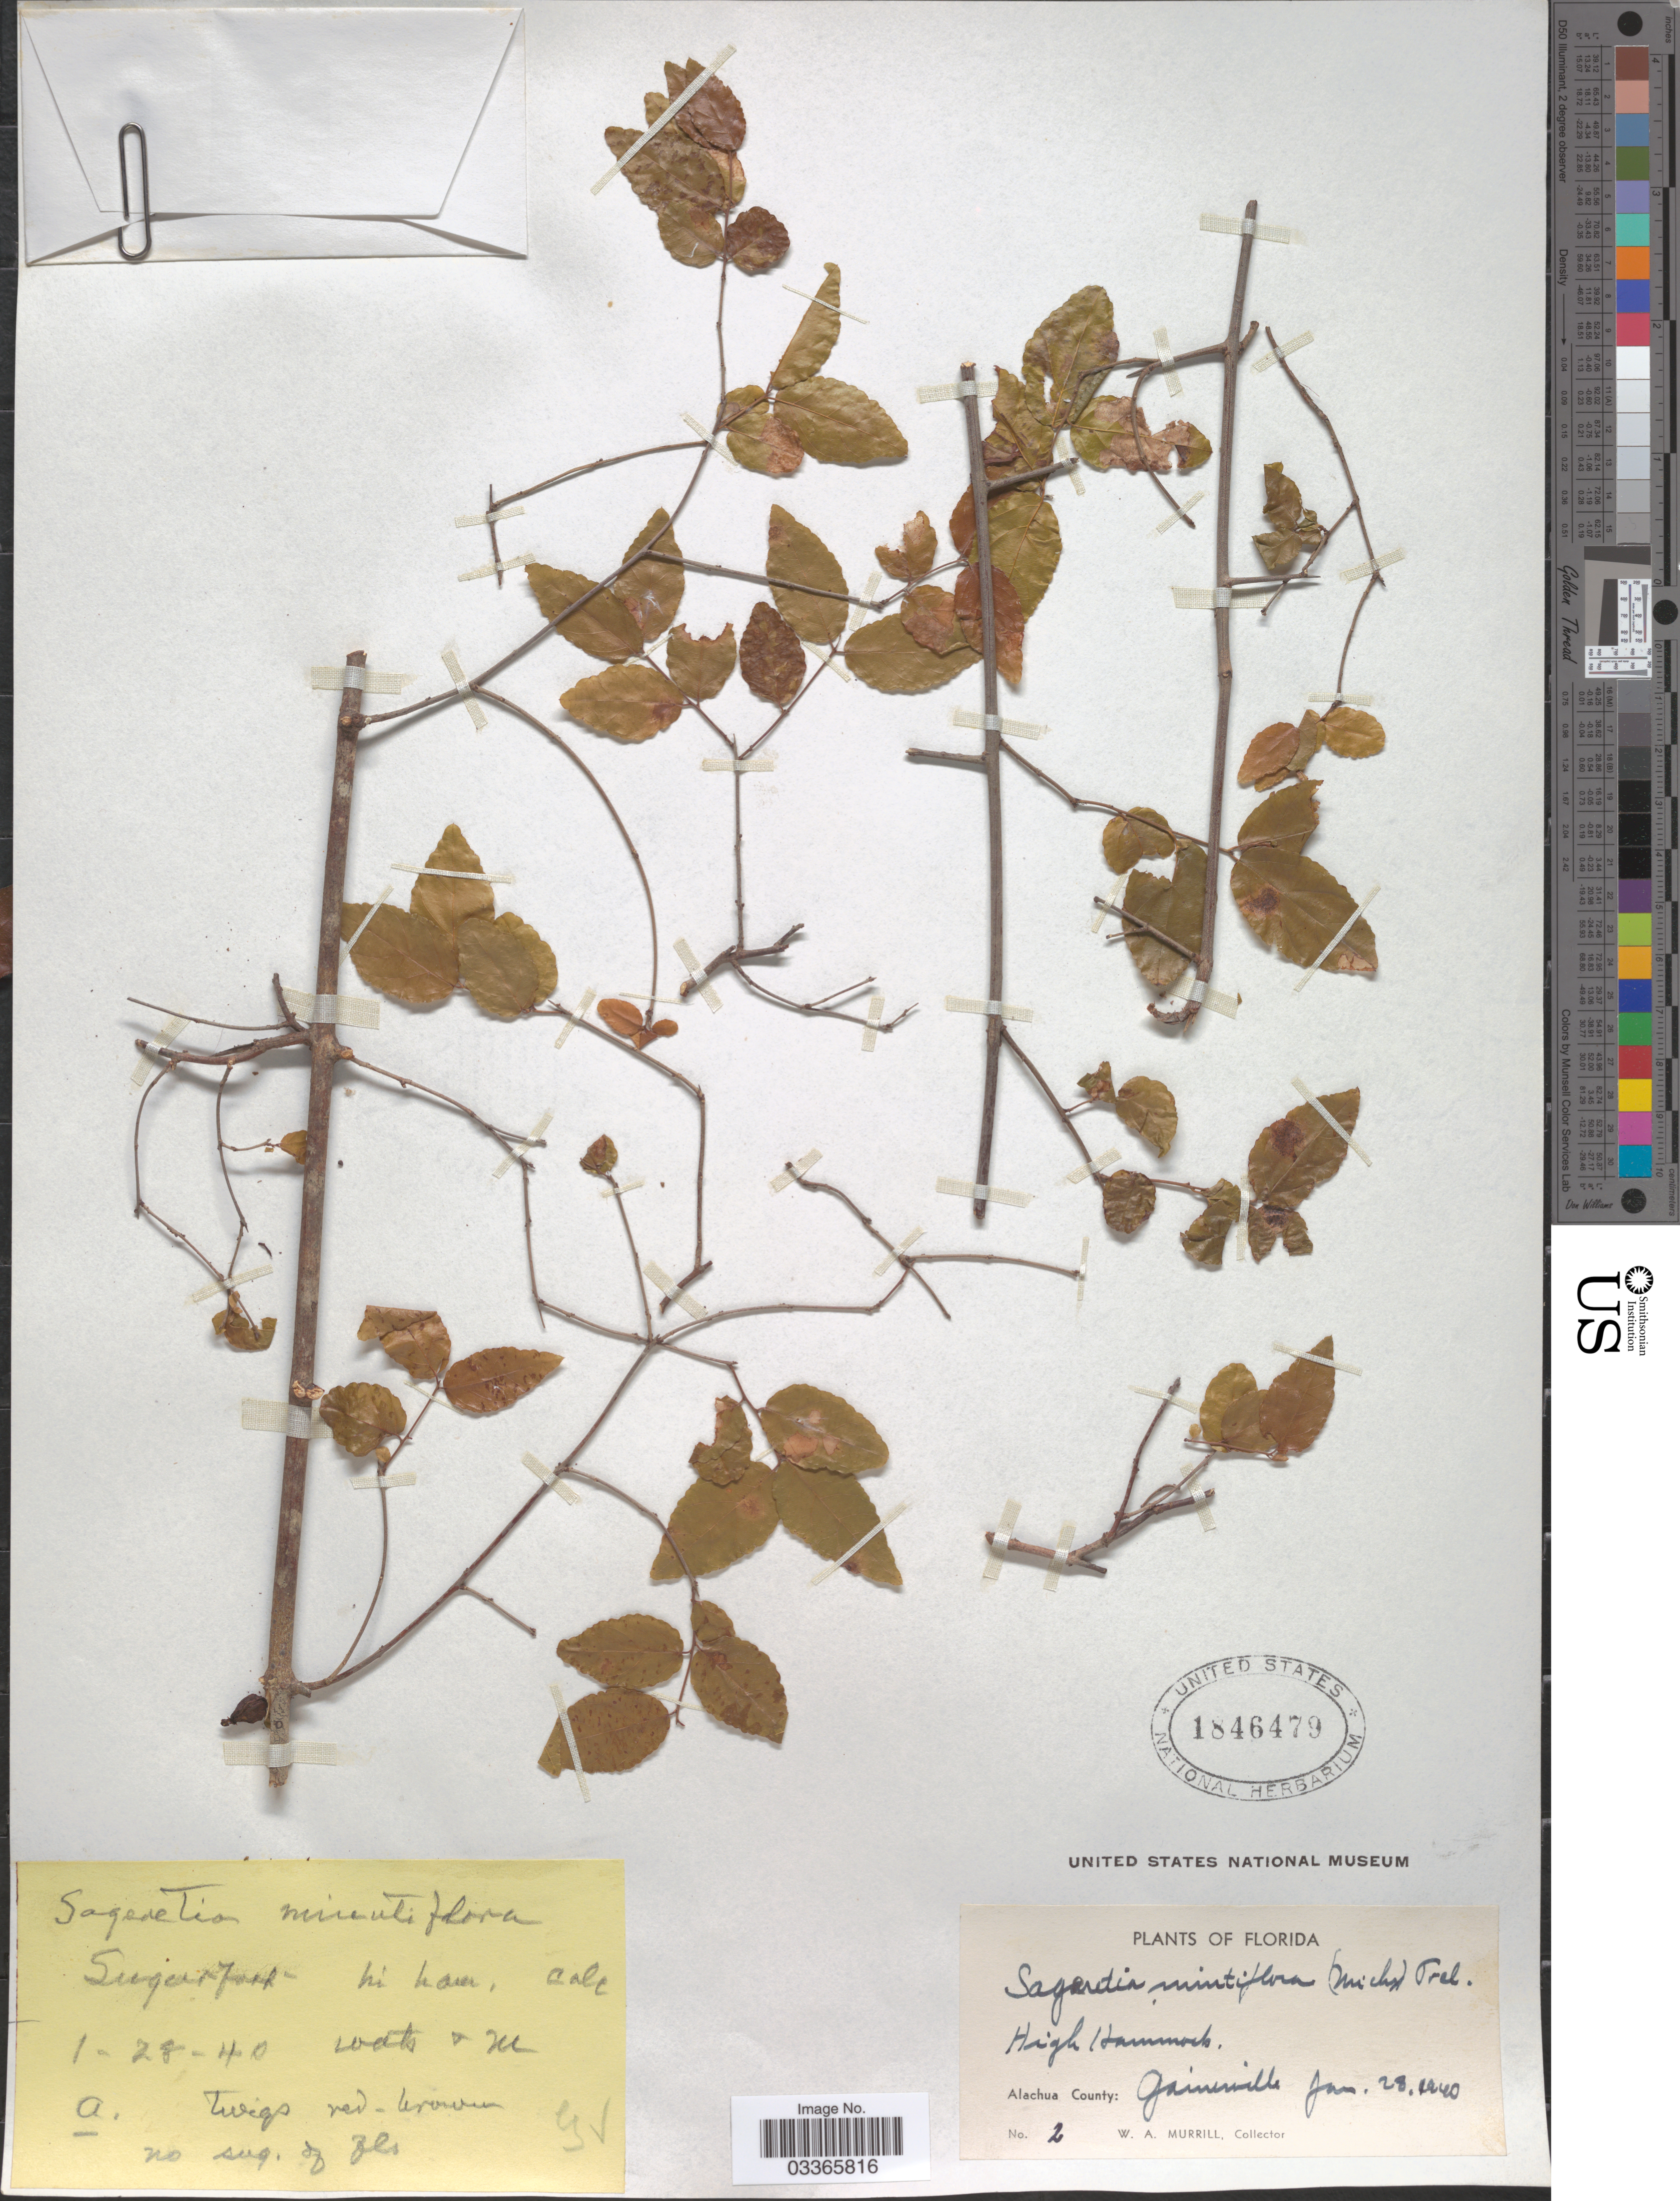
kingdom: Plantae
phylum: Tracheophyta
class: Magnoliopsida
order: Rosales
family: Rhamnaceae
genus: Sageretia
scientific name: Sageretia minutiflora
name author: (Michx.) Trel.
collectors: W. A. Murrill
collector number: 2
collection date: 1940-01-28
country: United States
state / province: Florida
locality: High Hammock. Alachua County: Gainesville.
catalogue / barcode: US 1846479